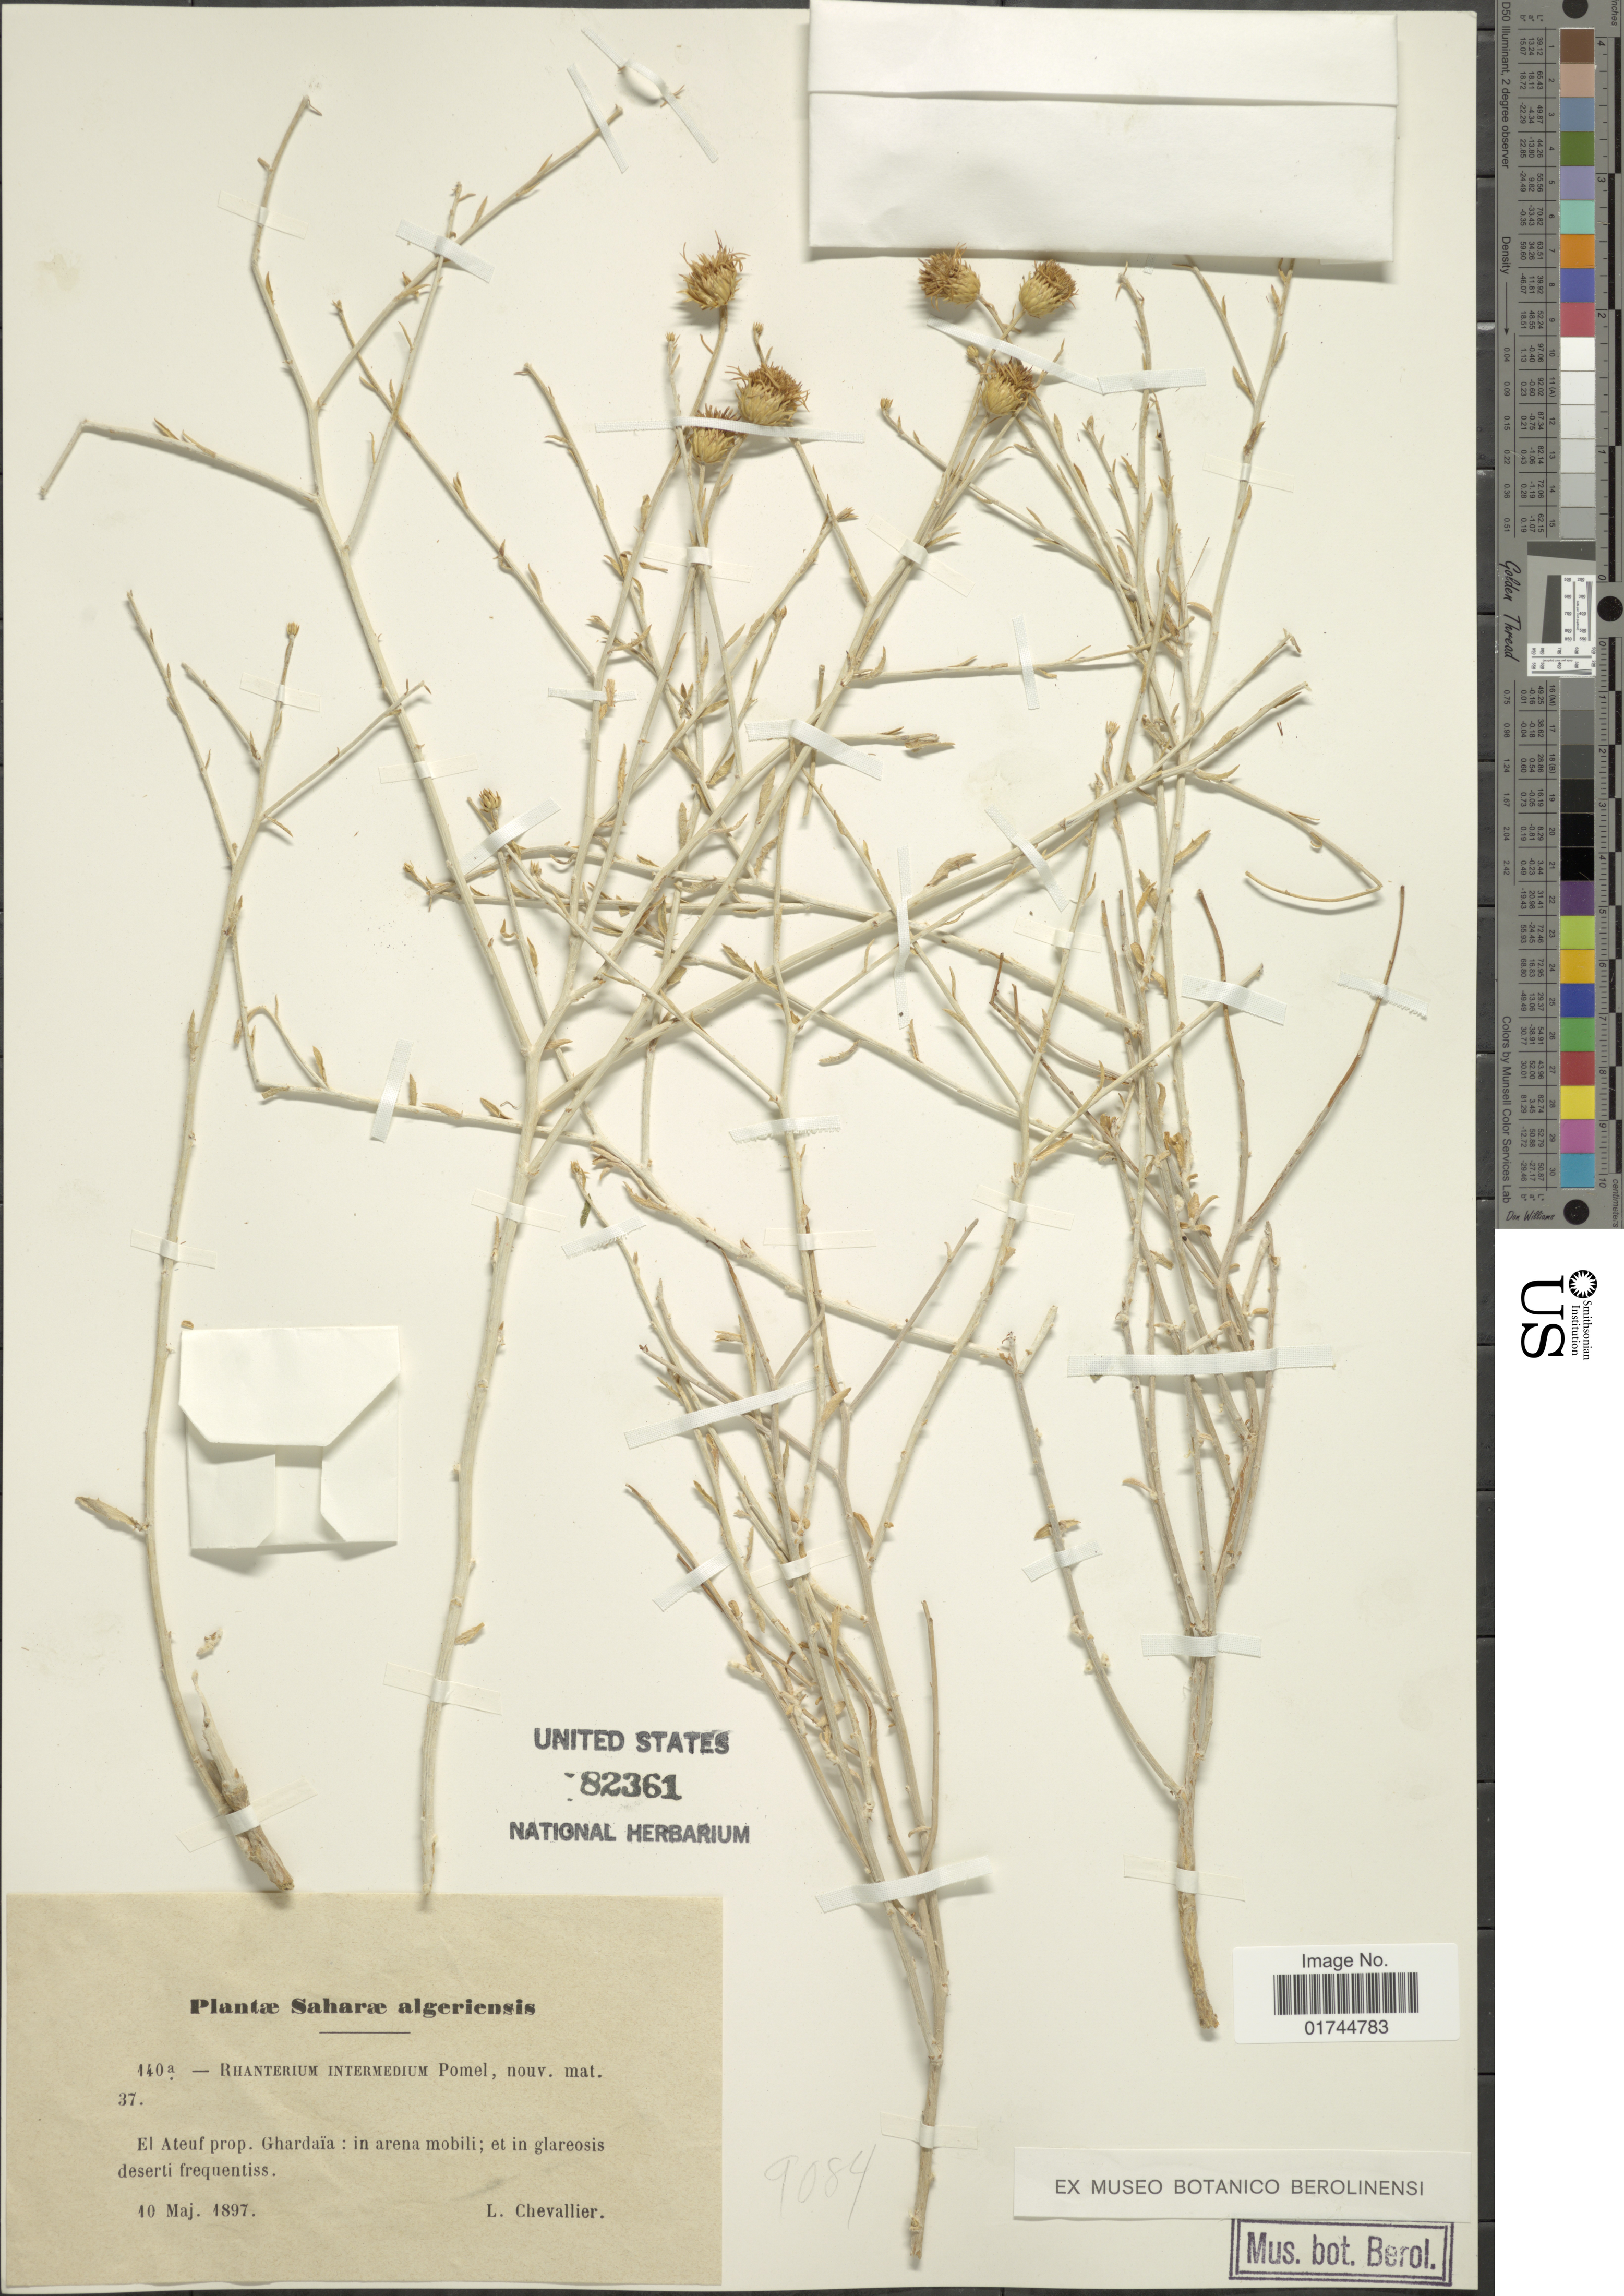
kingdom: Plantae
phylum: Tracheophyta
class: Magnoliopsida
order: Asterales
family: Asteraceae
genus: Rhanterium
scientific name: Rhanterium intermedium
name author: Pomel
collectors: L. Chevallier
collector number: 140a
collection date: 1897-05-10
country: Algeria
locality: Saharae Algeriensis, El Ateuf prop. ghardaia: in arena mobili: et in arenosis et glareosis deserti frequentiss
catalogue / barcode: US 82361